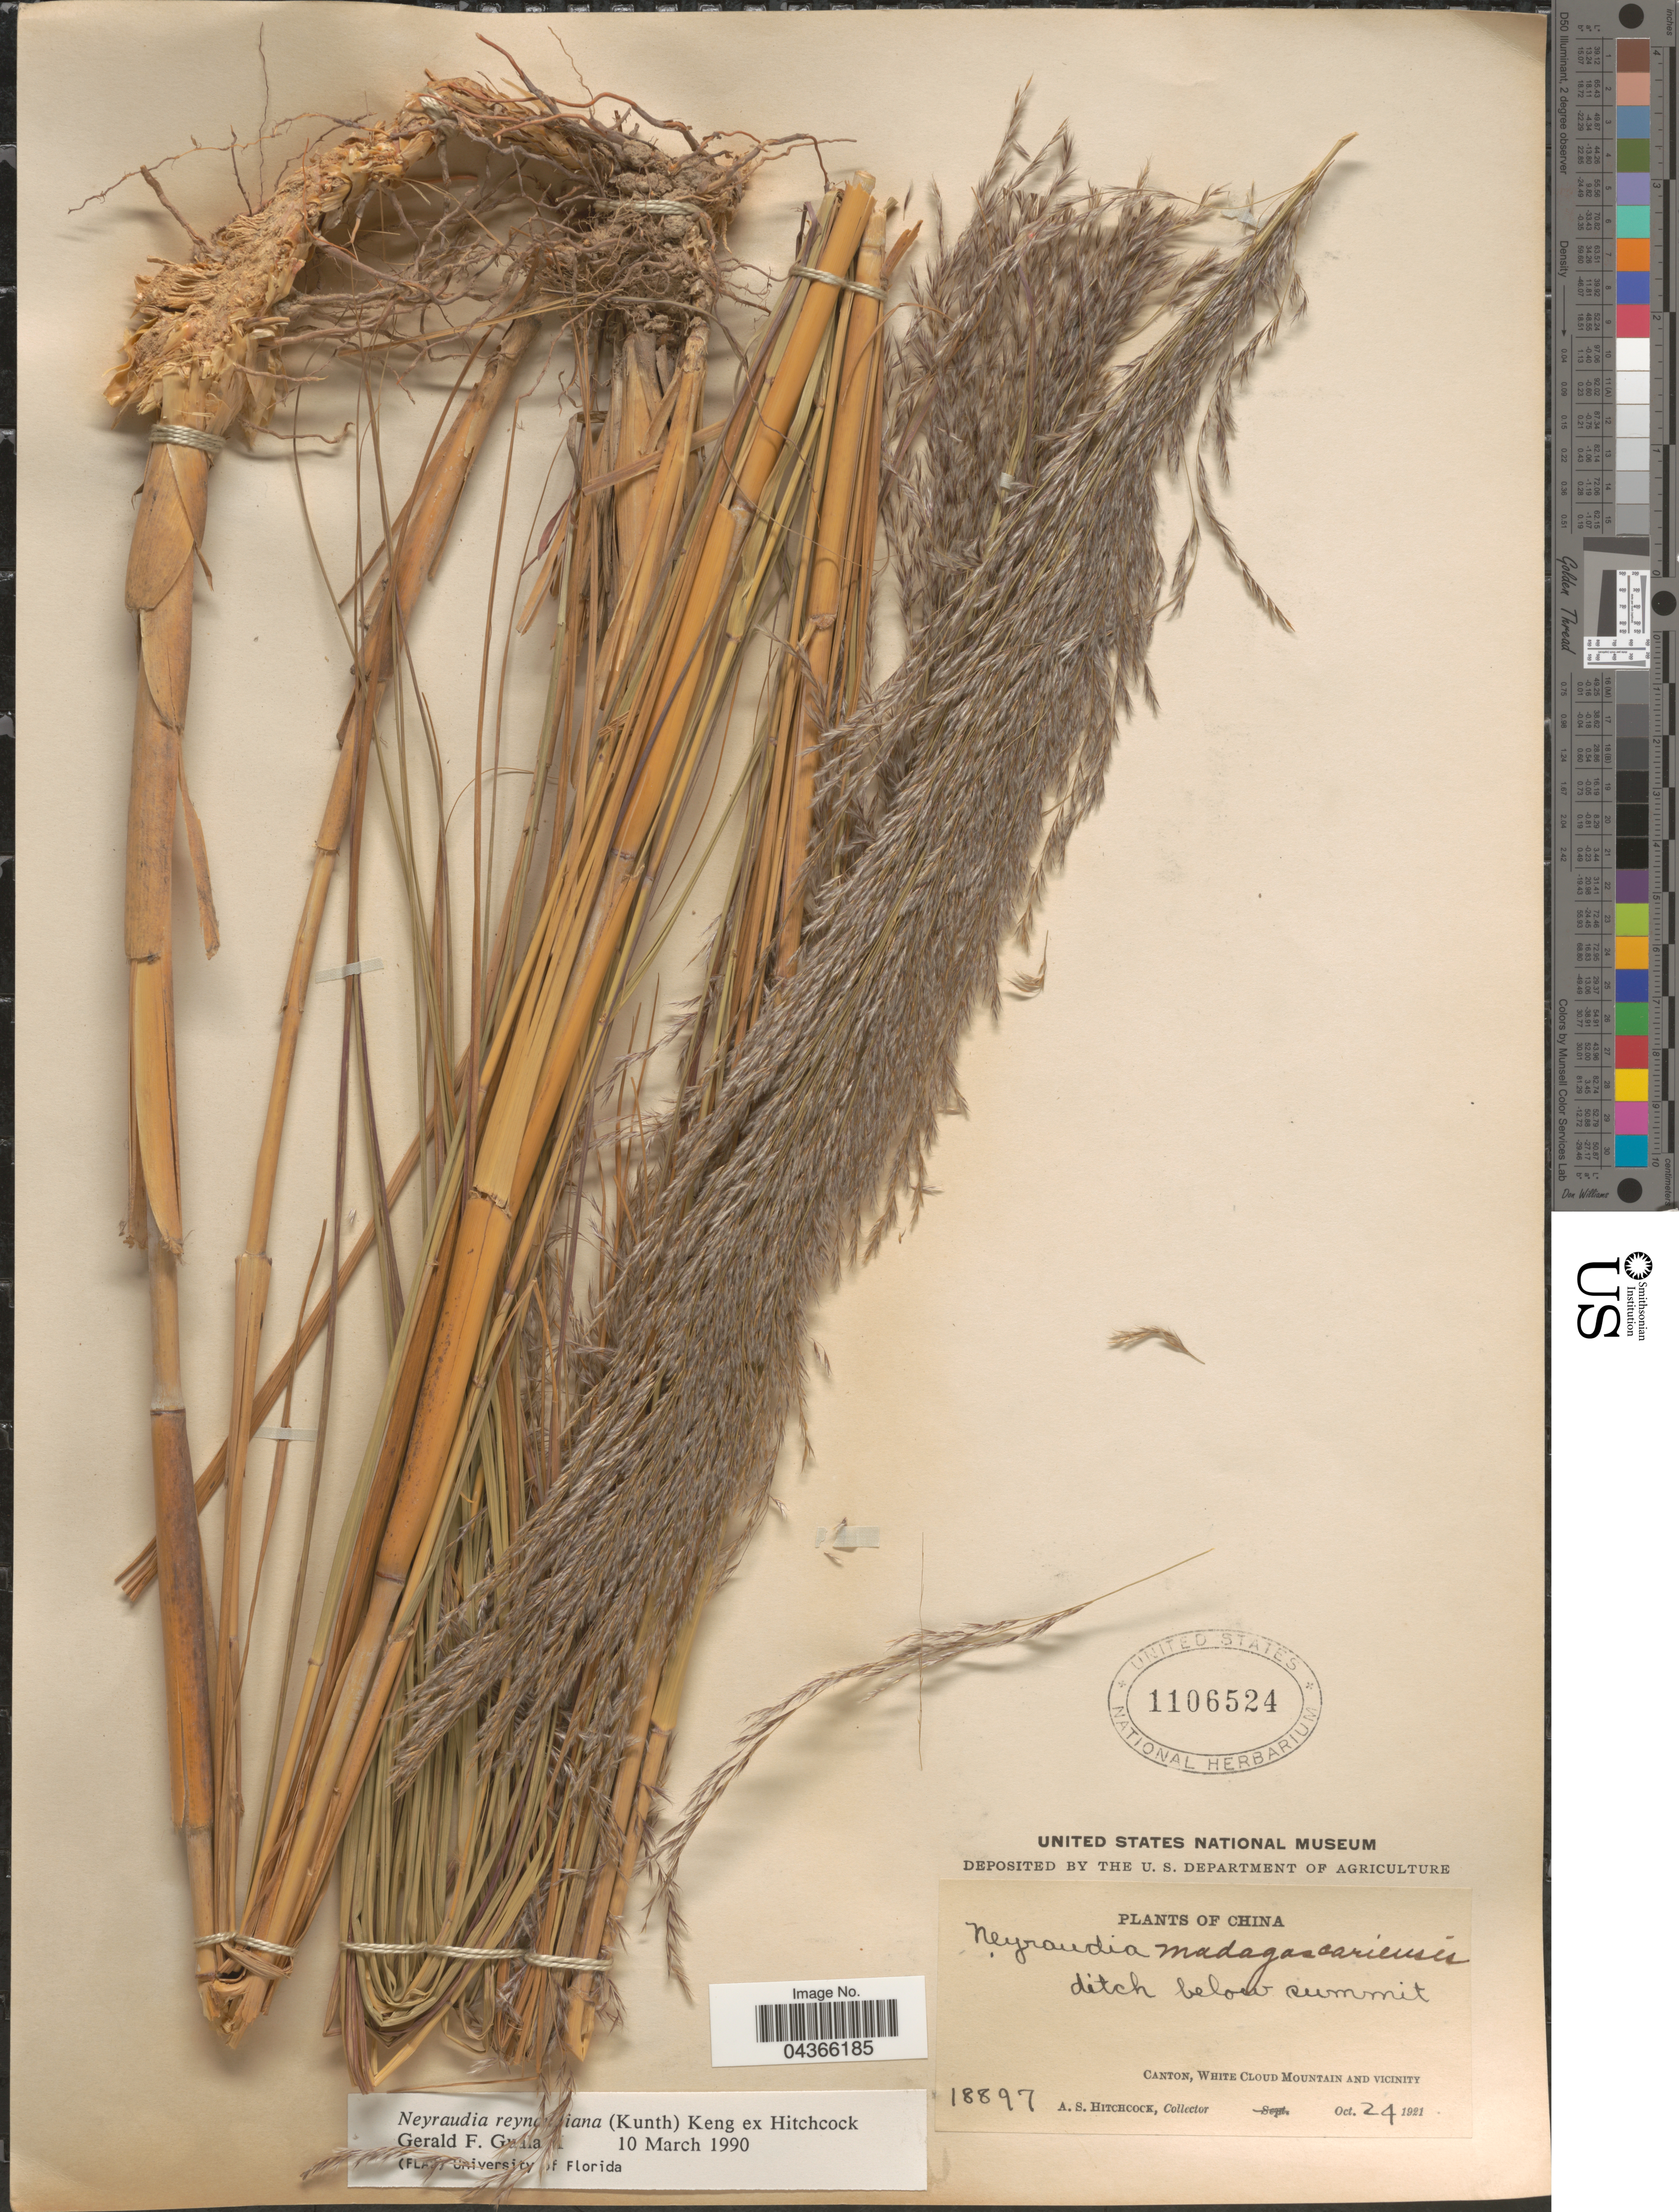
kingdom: Plantae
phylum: Tracheophyta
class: Liliopsida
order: Poales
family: Poaceae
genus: Neyraudia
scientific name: Neyraudia reynaudiana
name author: (Kunth) Keng ex Hitchc.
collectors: A. S. Hitchcock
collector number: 18897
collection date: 1921-10-24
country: China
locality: Ditch below summit. Canton, White Cloud Mountain and vicinity.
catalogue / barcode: US 1106524